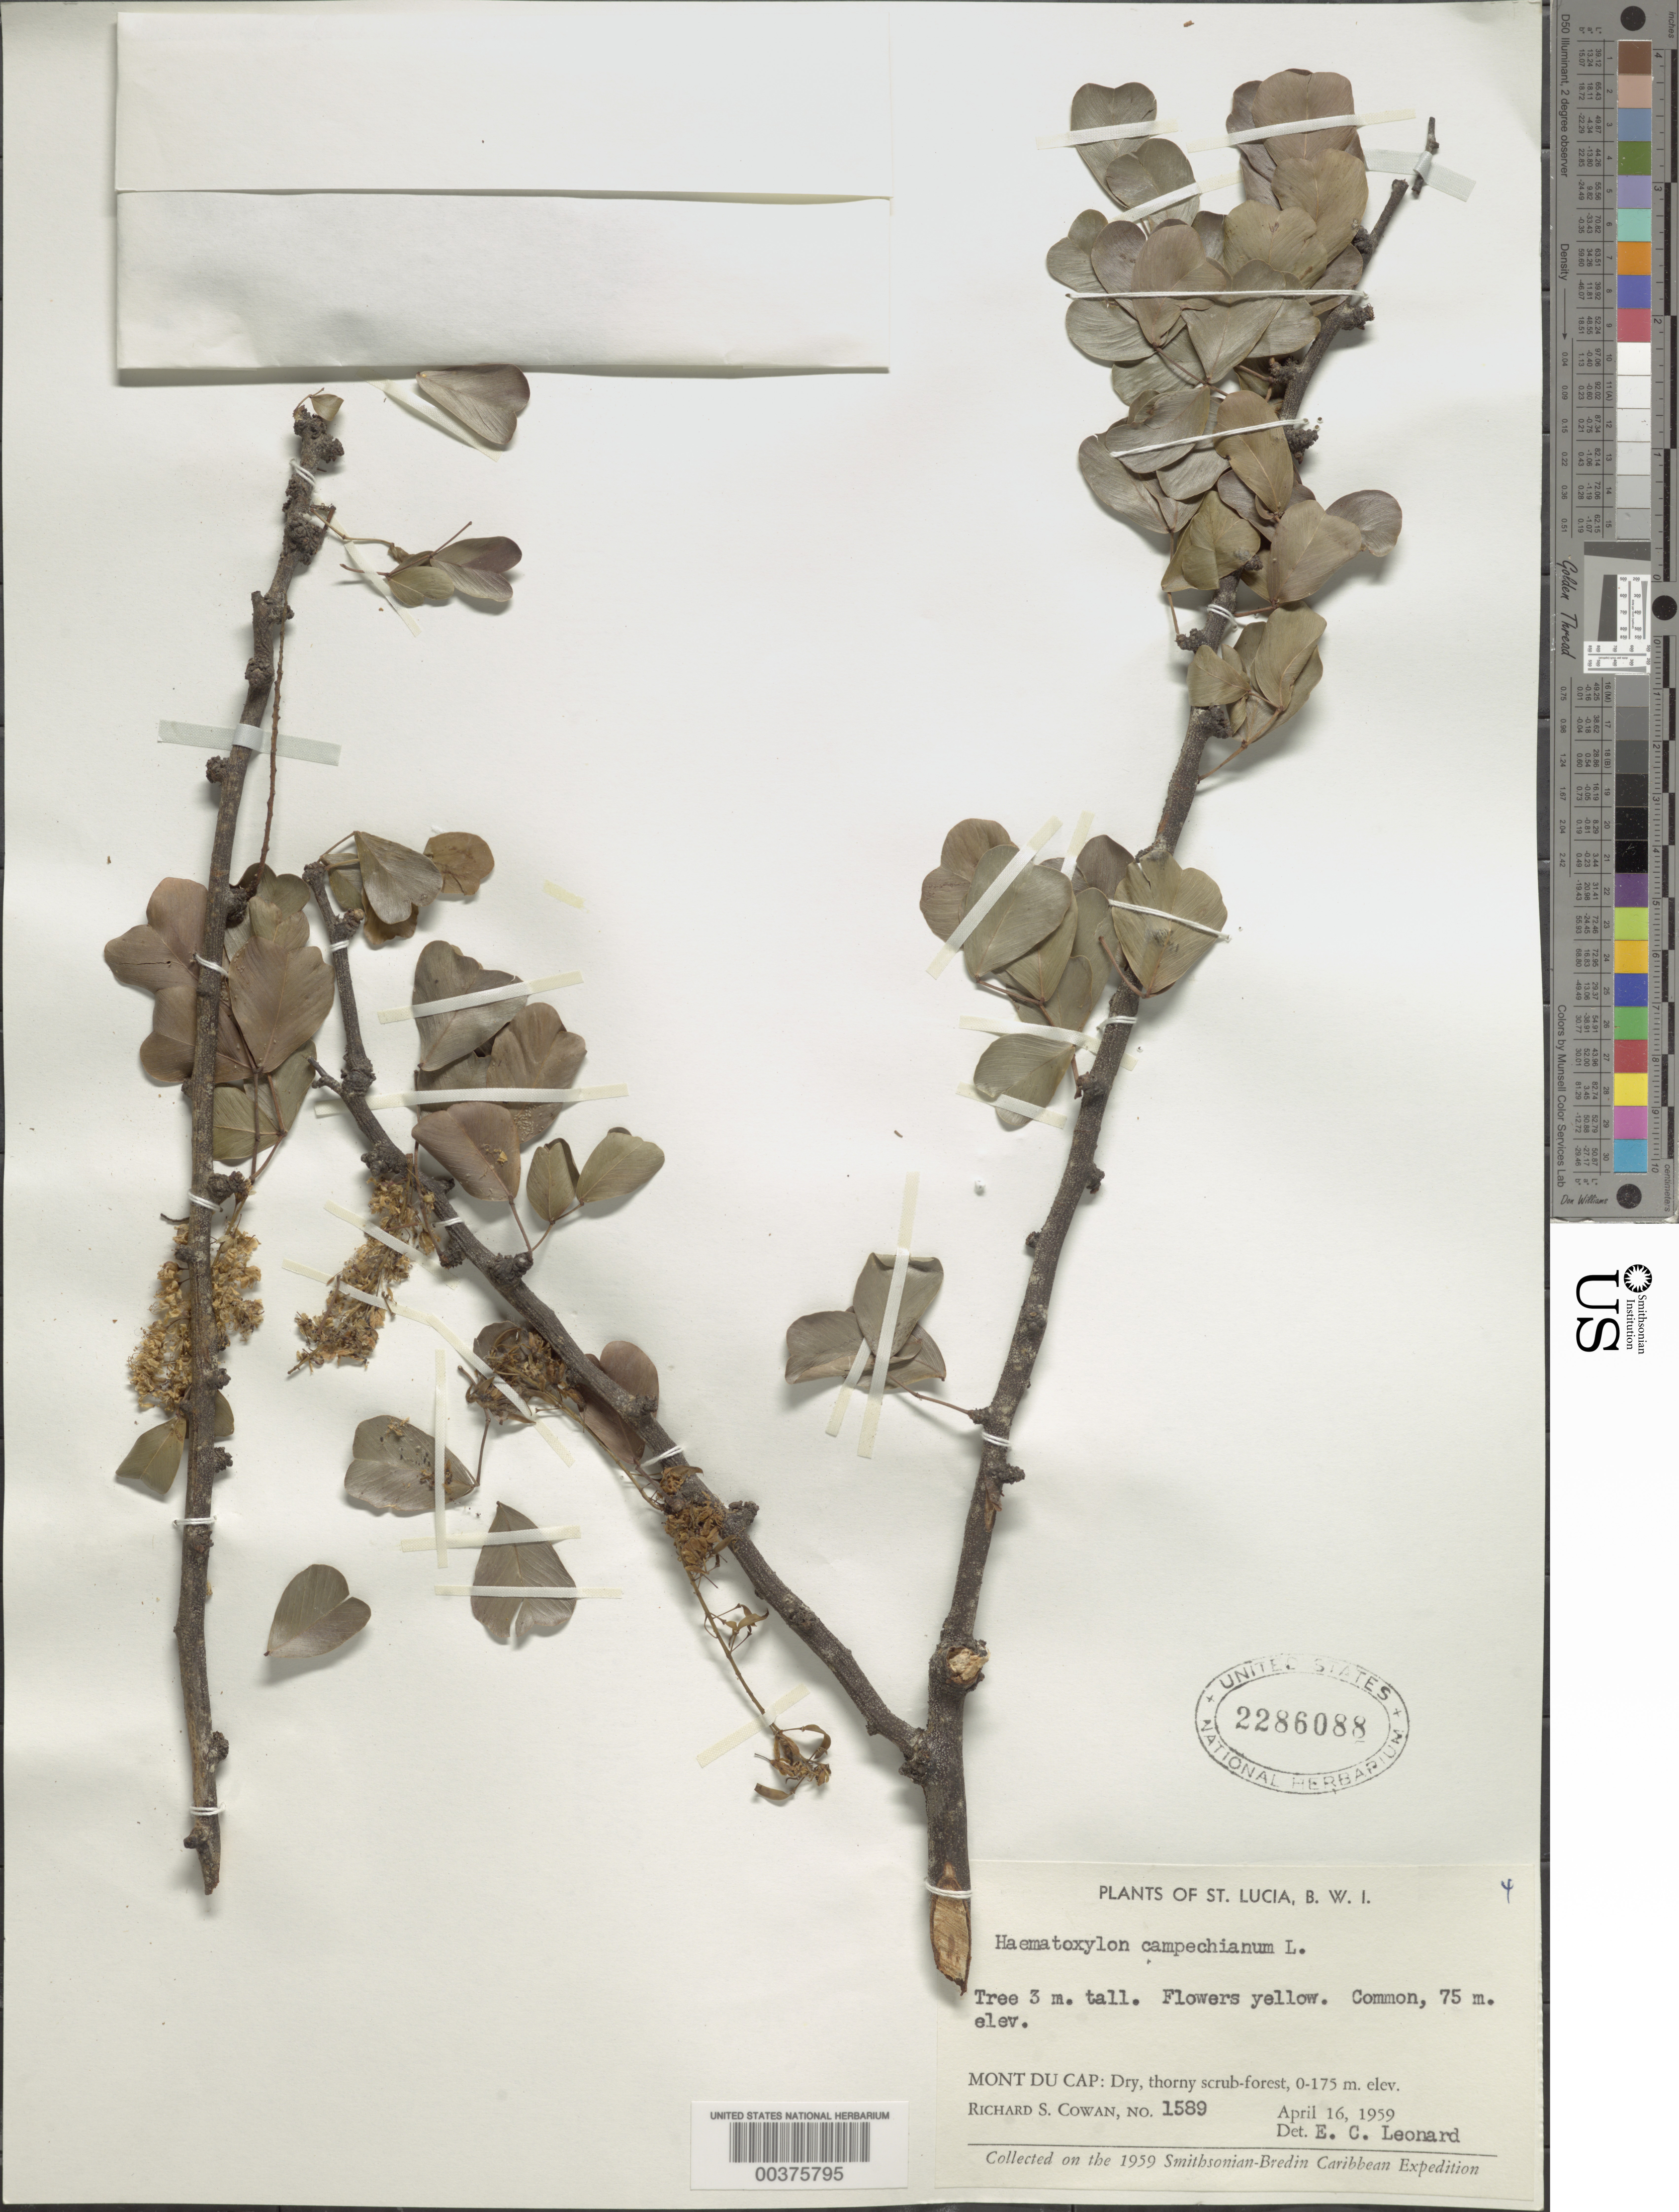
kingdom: Plantae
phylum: Tracheophyta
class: Magnoliopsida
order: Fabales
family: Fabaceae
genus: Haematoxylum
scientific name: Haematoxylum campechianum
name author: L.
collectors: R. S. Cowan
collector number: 1589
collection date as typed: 16 Apr 1959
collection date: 1959-04-16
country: St. Lucia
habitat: Dry, thorny scrub-forest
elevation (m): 0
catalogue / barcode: US 2286088